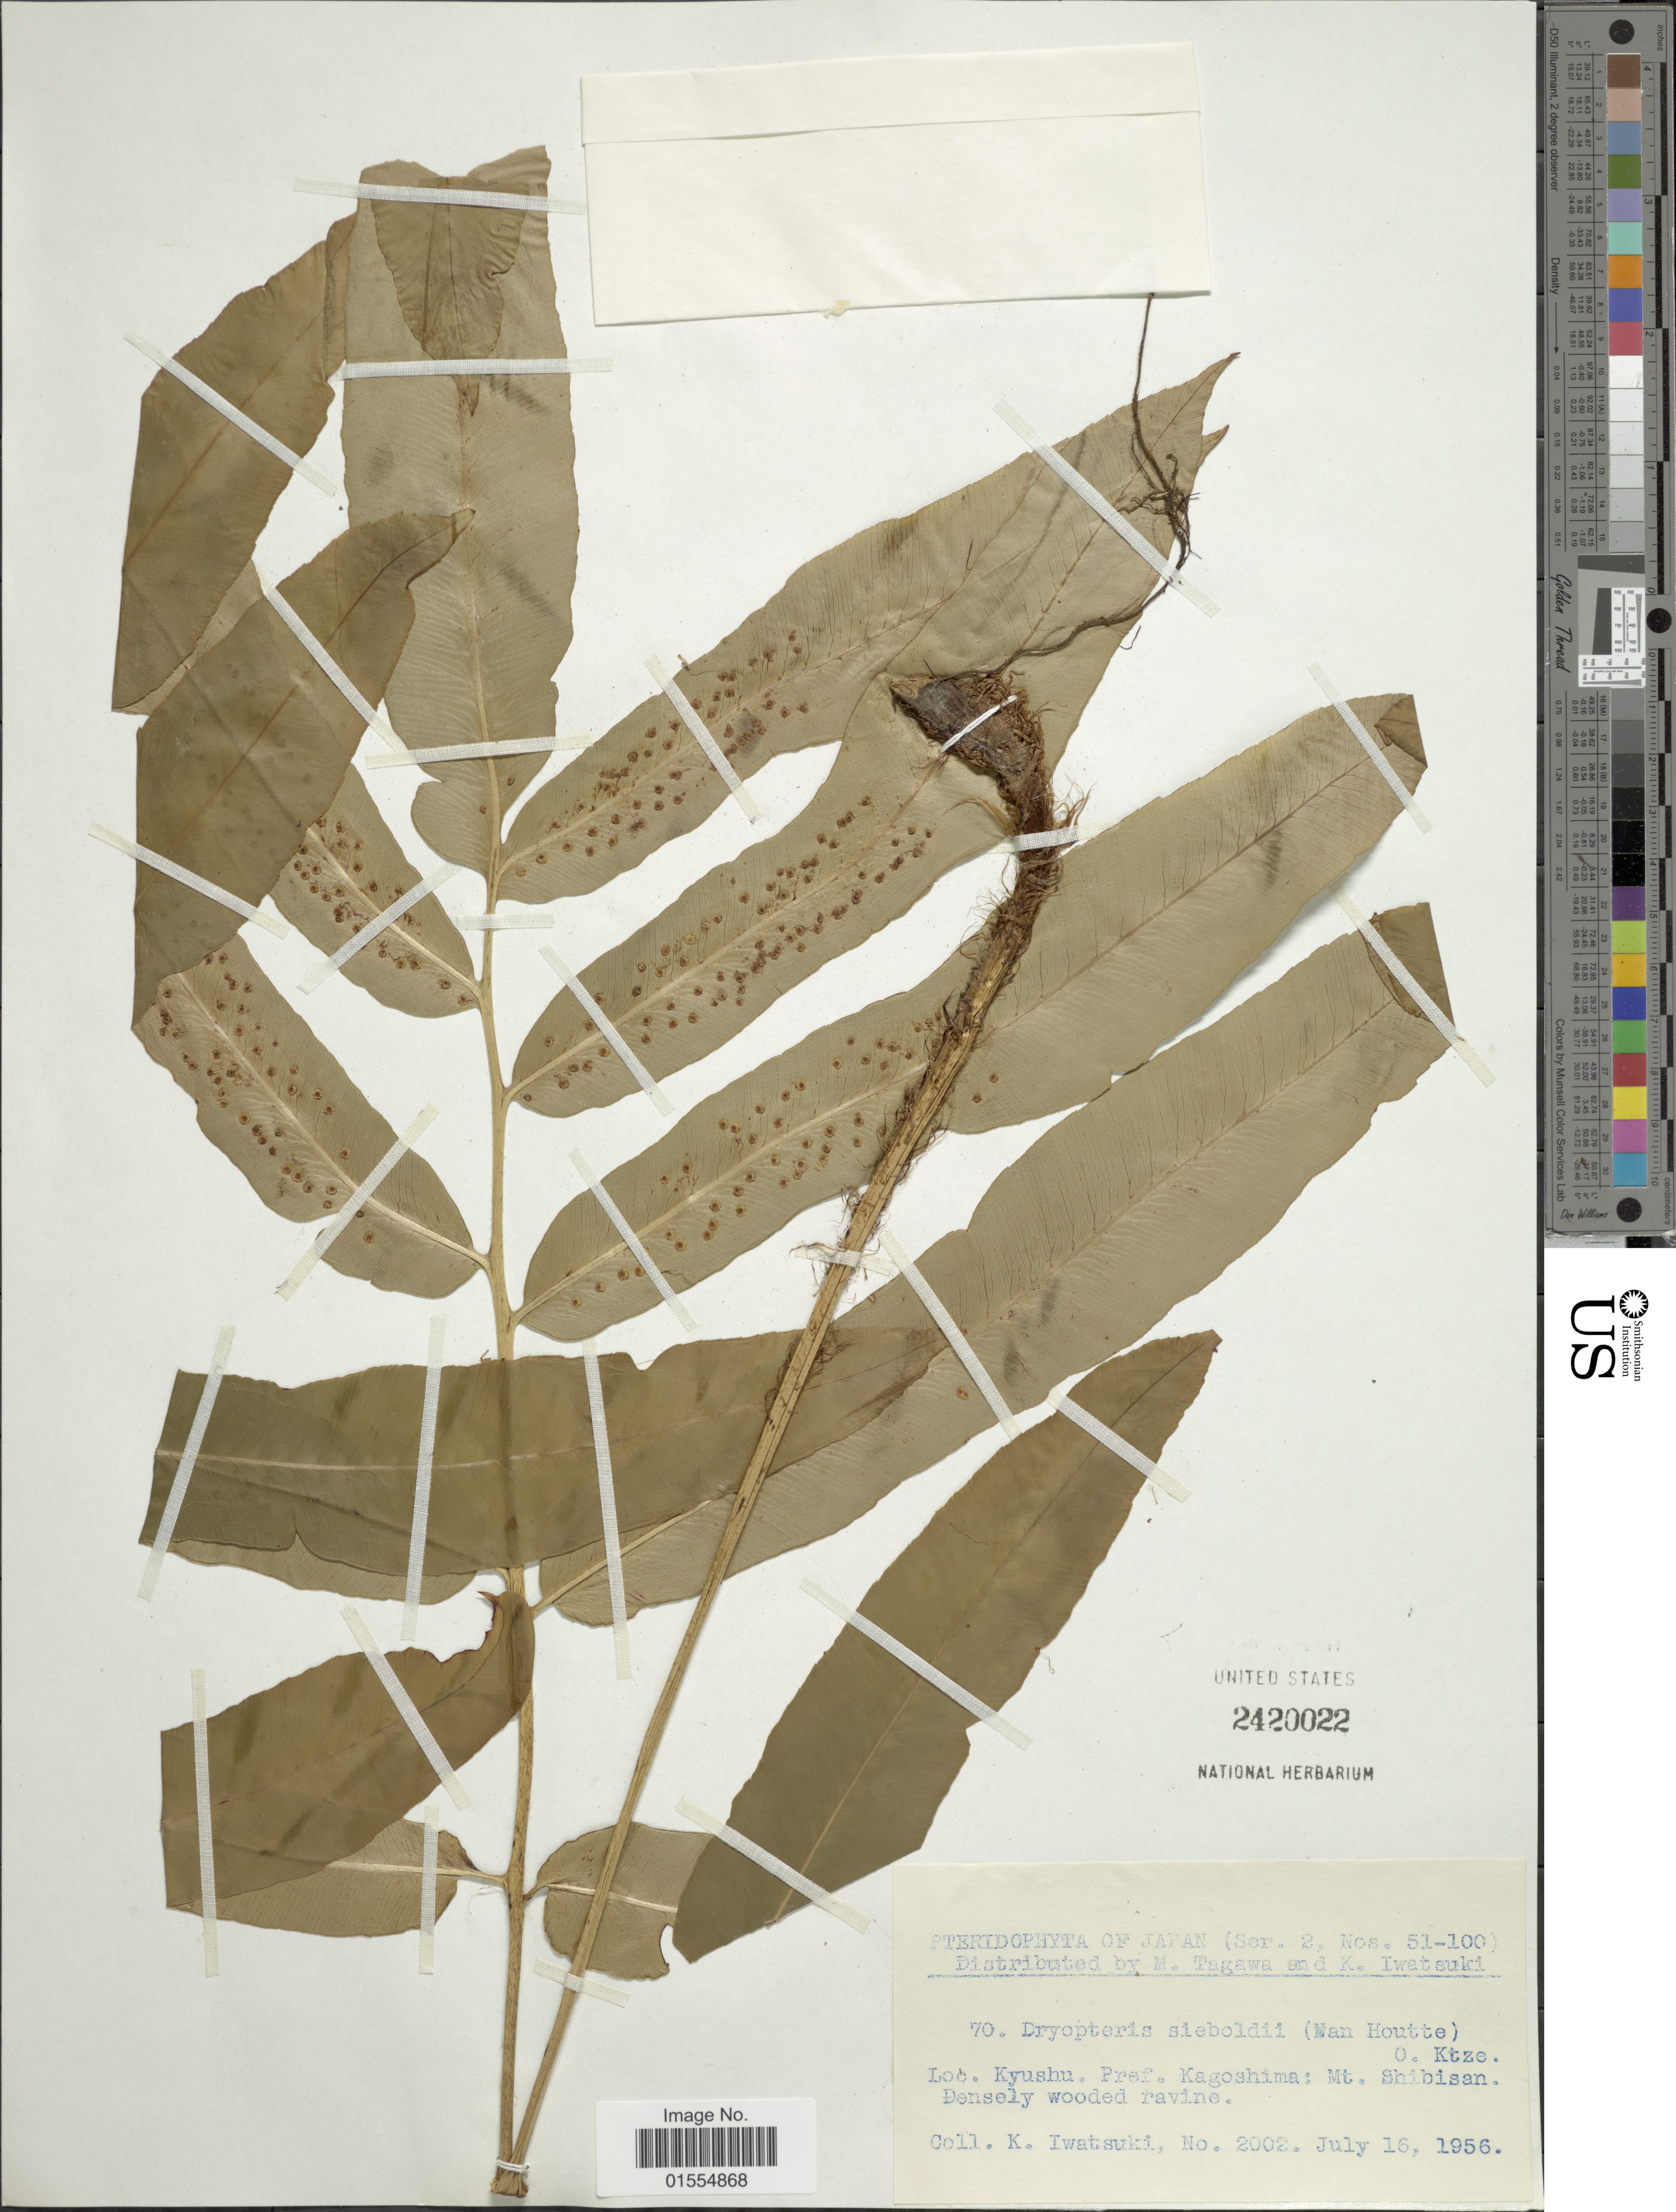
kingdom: Plantae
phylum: Tracheophyta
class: Polypodiopsida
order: Polypodiales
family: Dryopteridaceae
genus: Dryopteris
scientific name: Dryopteris sieboldii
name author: (T. Moore) Kuntze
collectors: K. Iwatsuki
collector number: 2002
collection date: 1956-07-16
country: Japan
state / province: Kagosima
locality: Kyushu, Pref. Kagoshima: Mt. Shibisan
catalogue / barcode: US 2420022